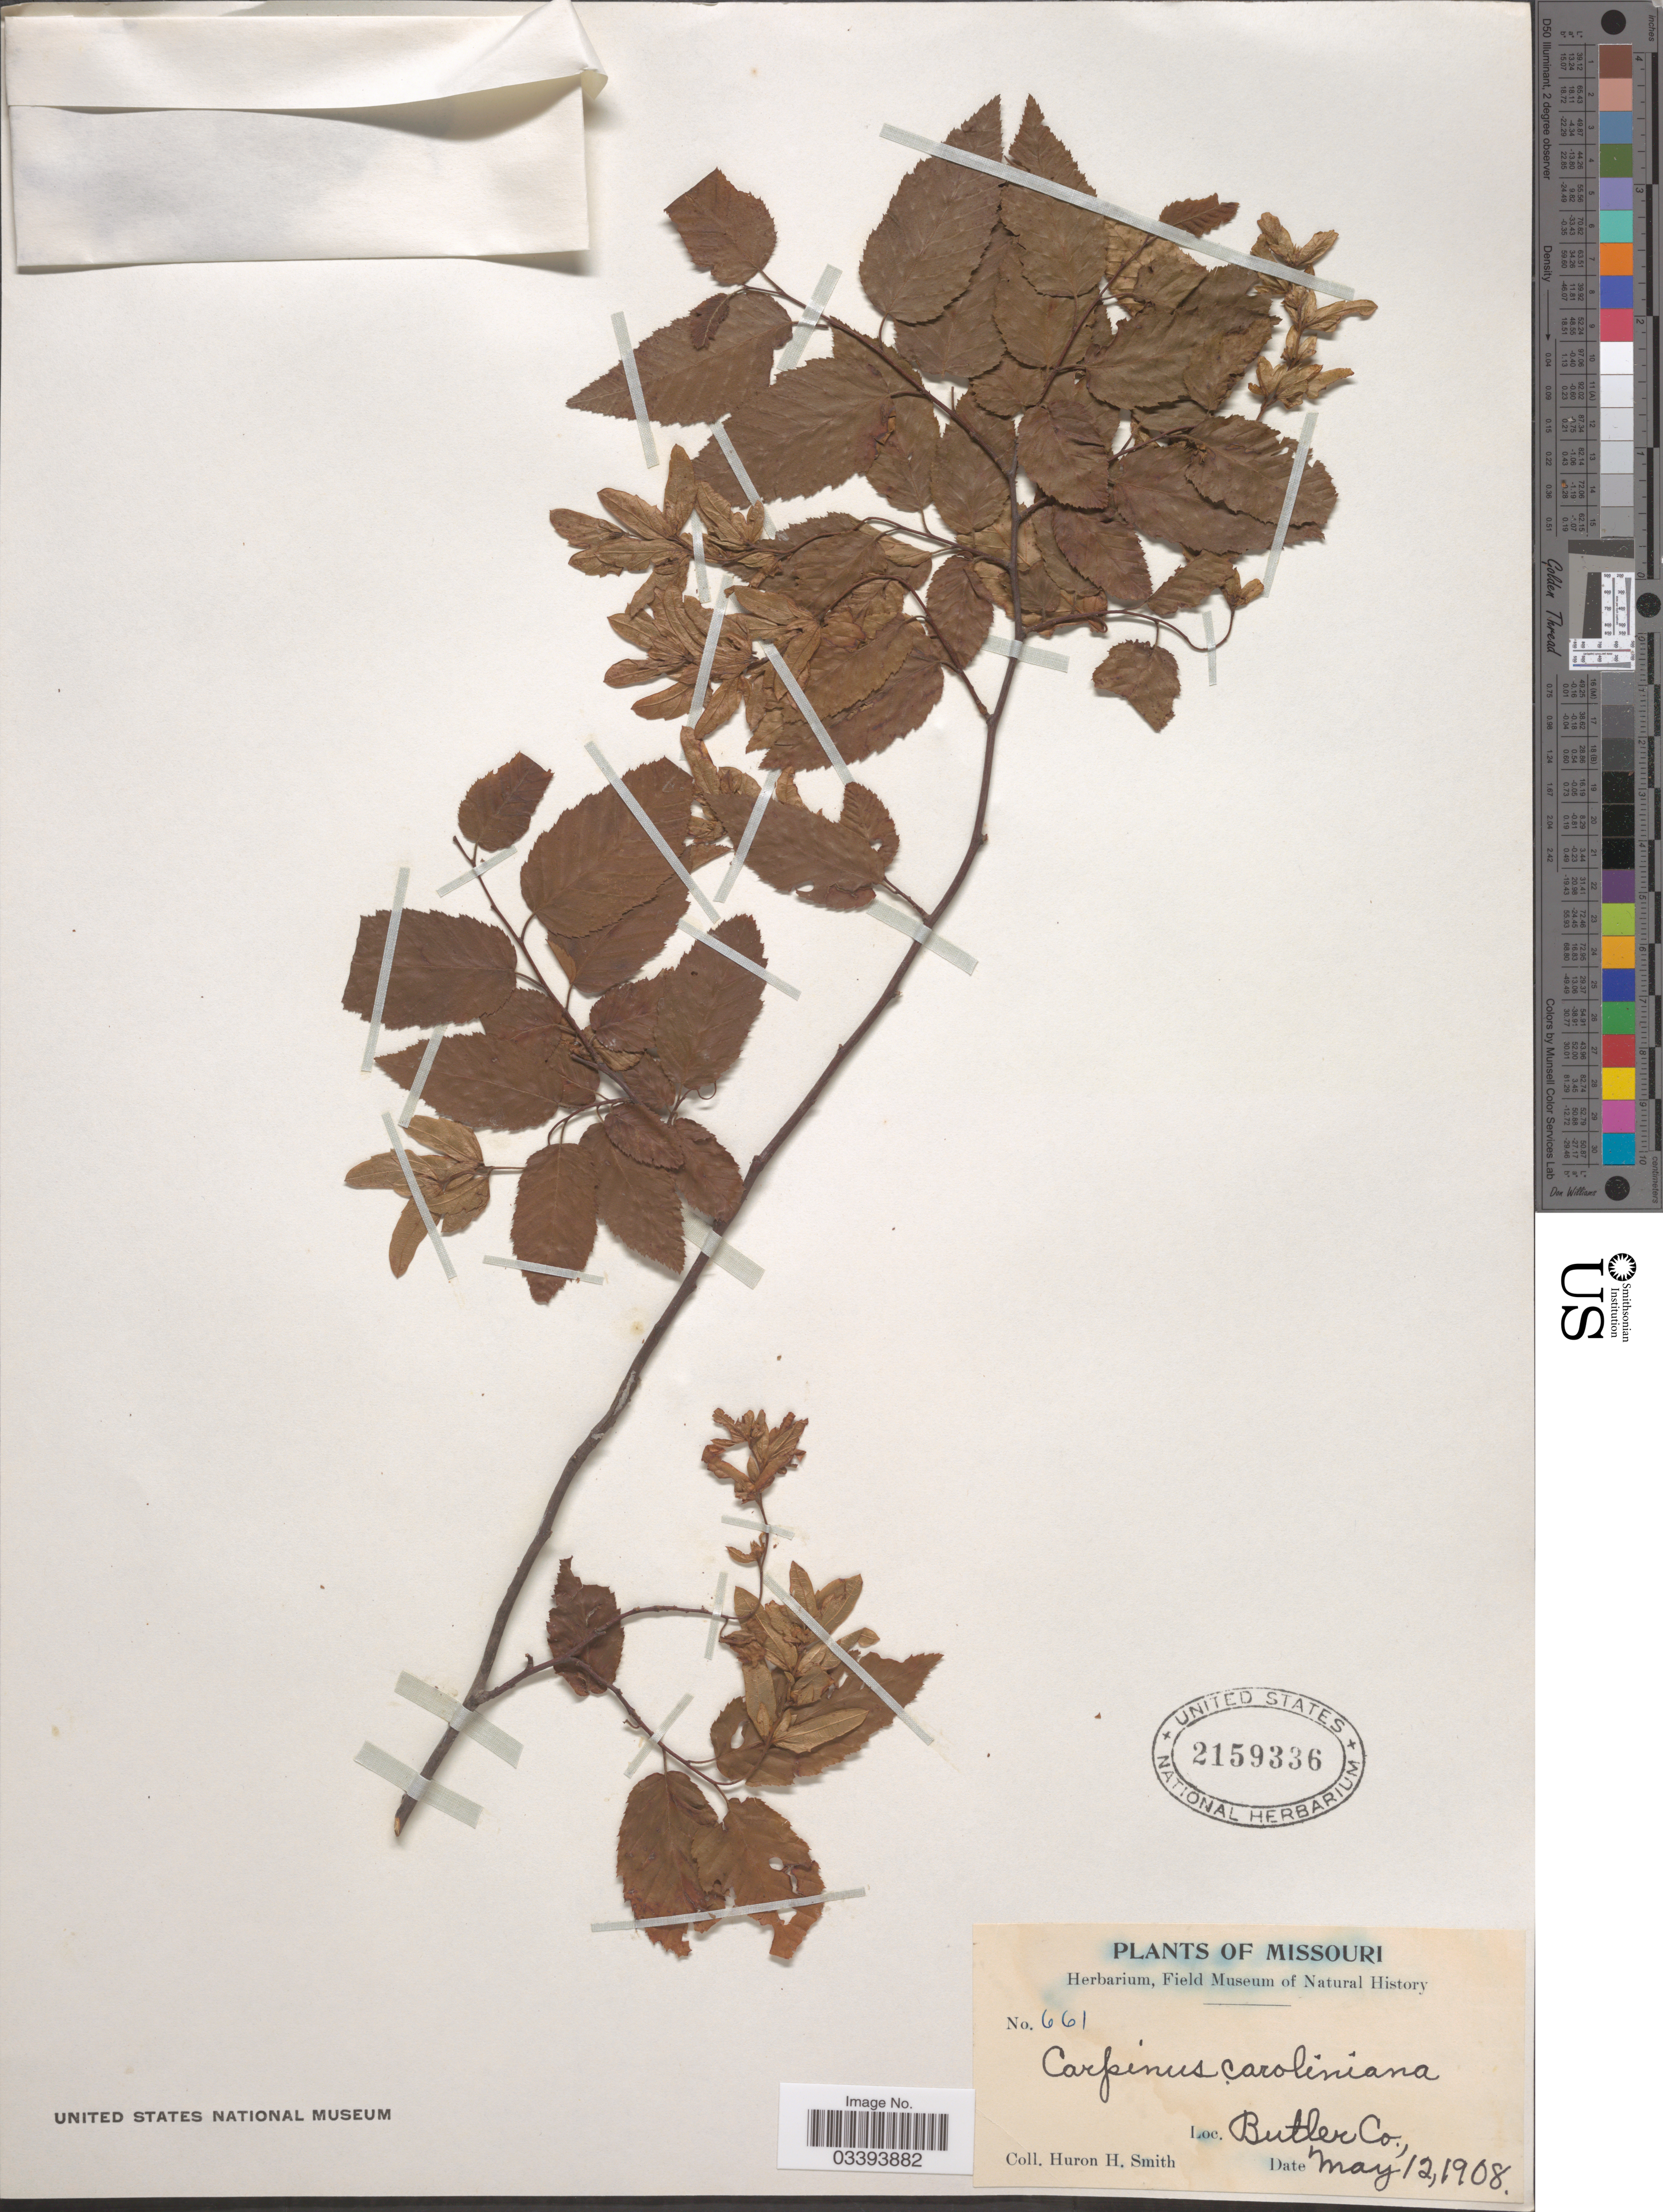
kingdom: Plantae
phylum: Tracheophyta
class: Magnoliopsida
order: Fagales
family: Betulaceae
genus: Carpinus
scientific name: Carpinus caroliniana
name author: Walter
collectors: Huron H. Smith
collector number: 661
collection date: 1908-05-12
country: United States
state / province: Missouri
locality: Butler Co.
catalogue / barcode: US 2159336